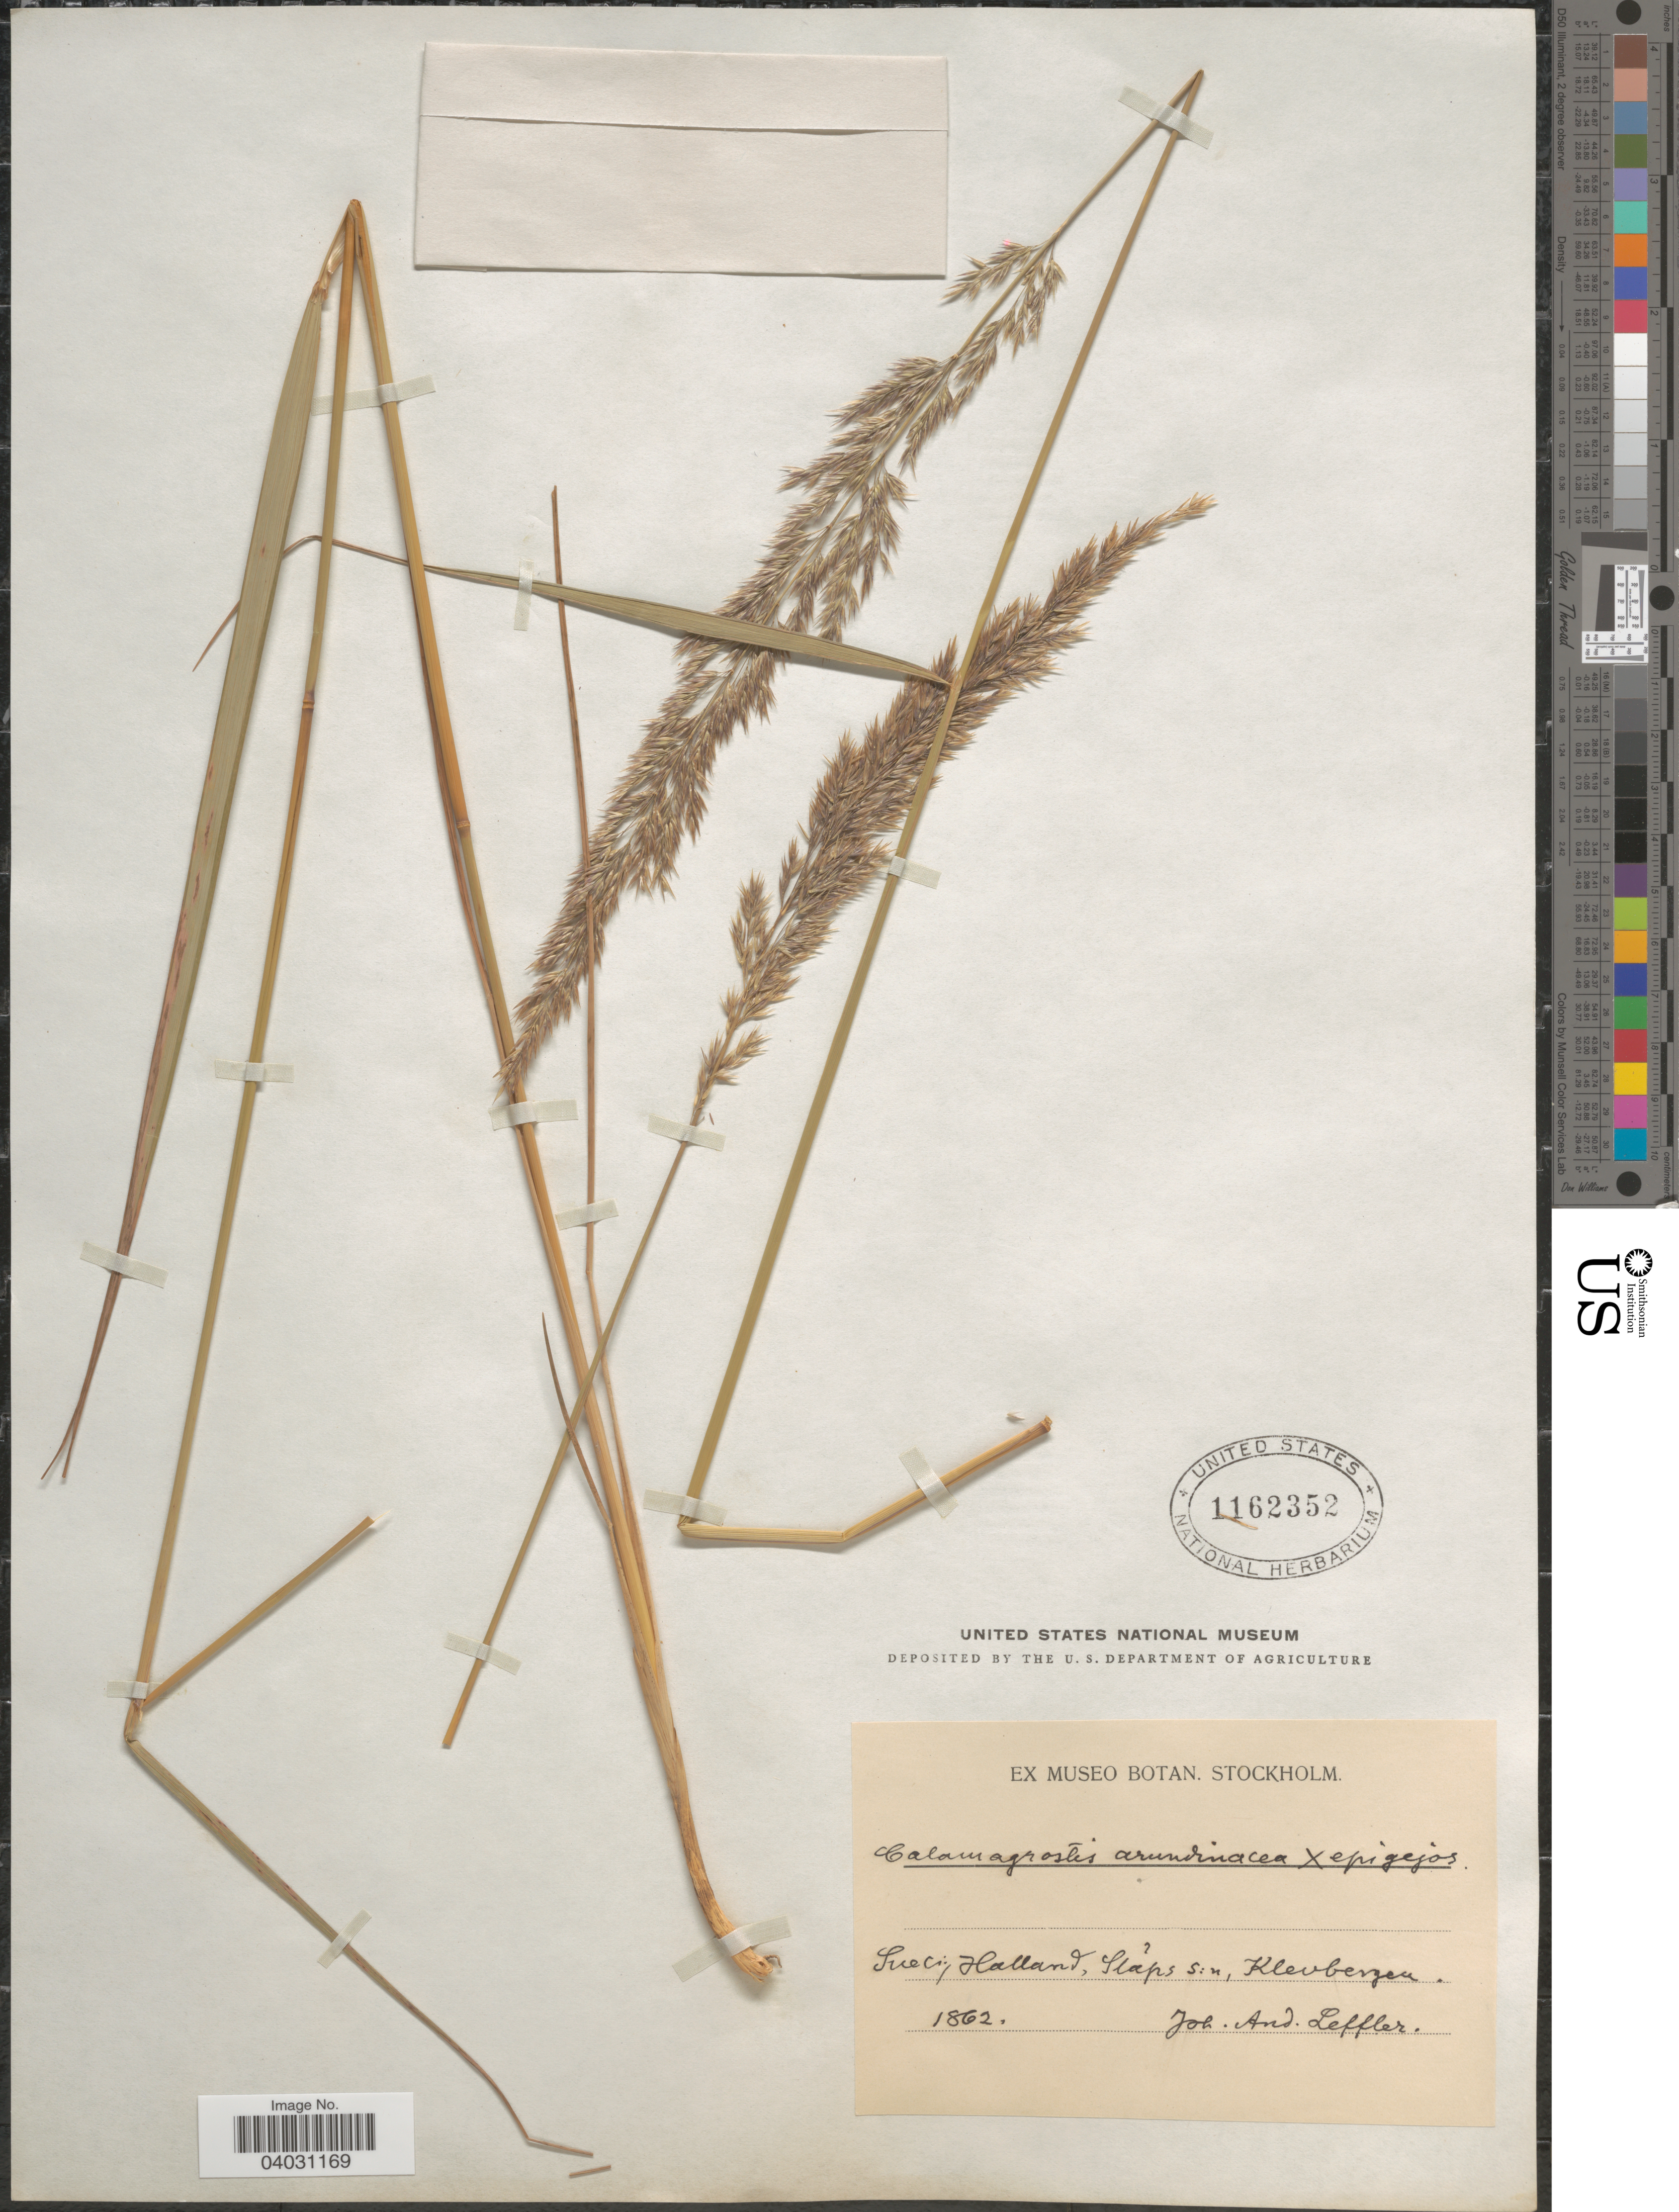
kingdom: Plantae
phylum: Tracheophyta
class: Liliopsida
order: Poales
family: Poaceae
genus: Calamagrostis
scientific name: Calamagrostis arundinacea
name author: (L.) Roth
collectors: J. Leffler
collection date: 1862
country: Sweden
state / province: Halland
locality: Suecia, Halland, Slãps s:n, Klevbergen.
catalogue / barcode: US 1162352